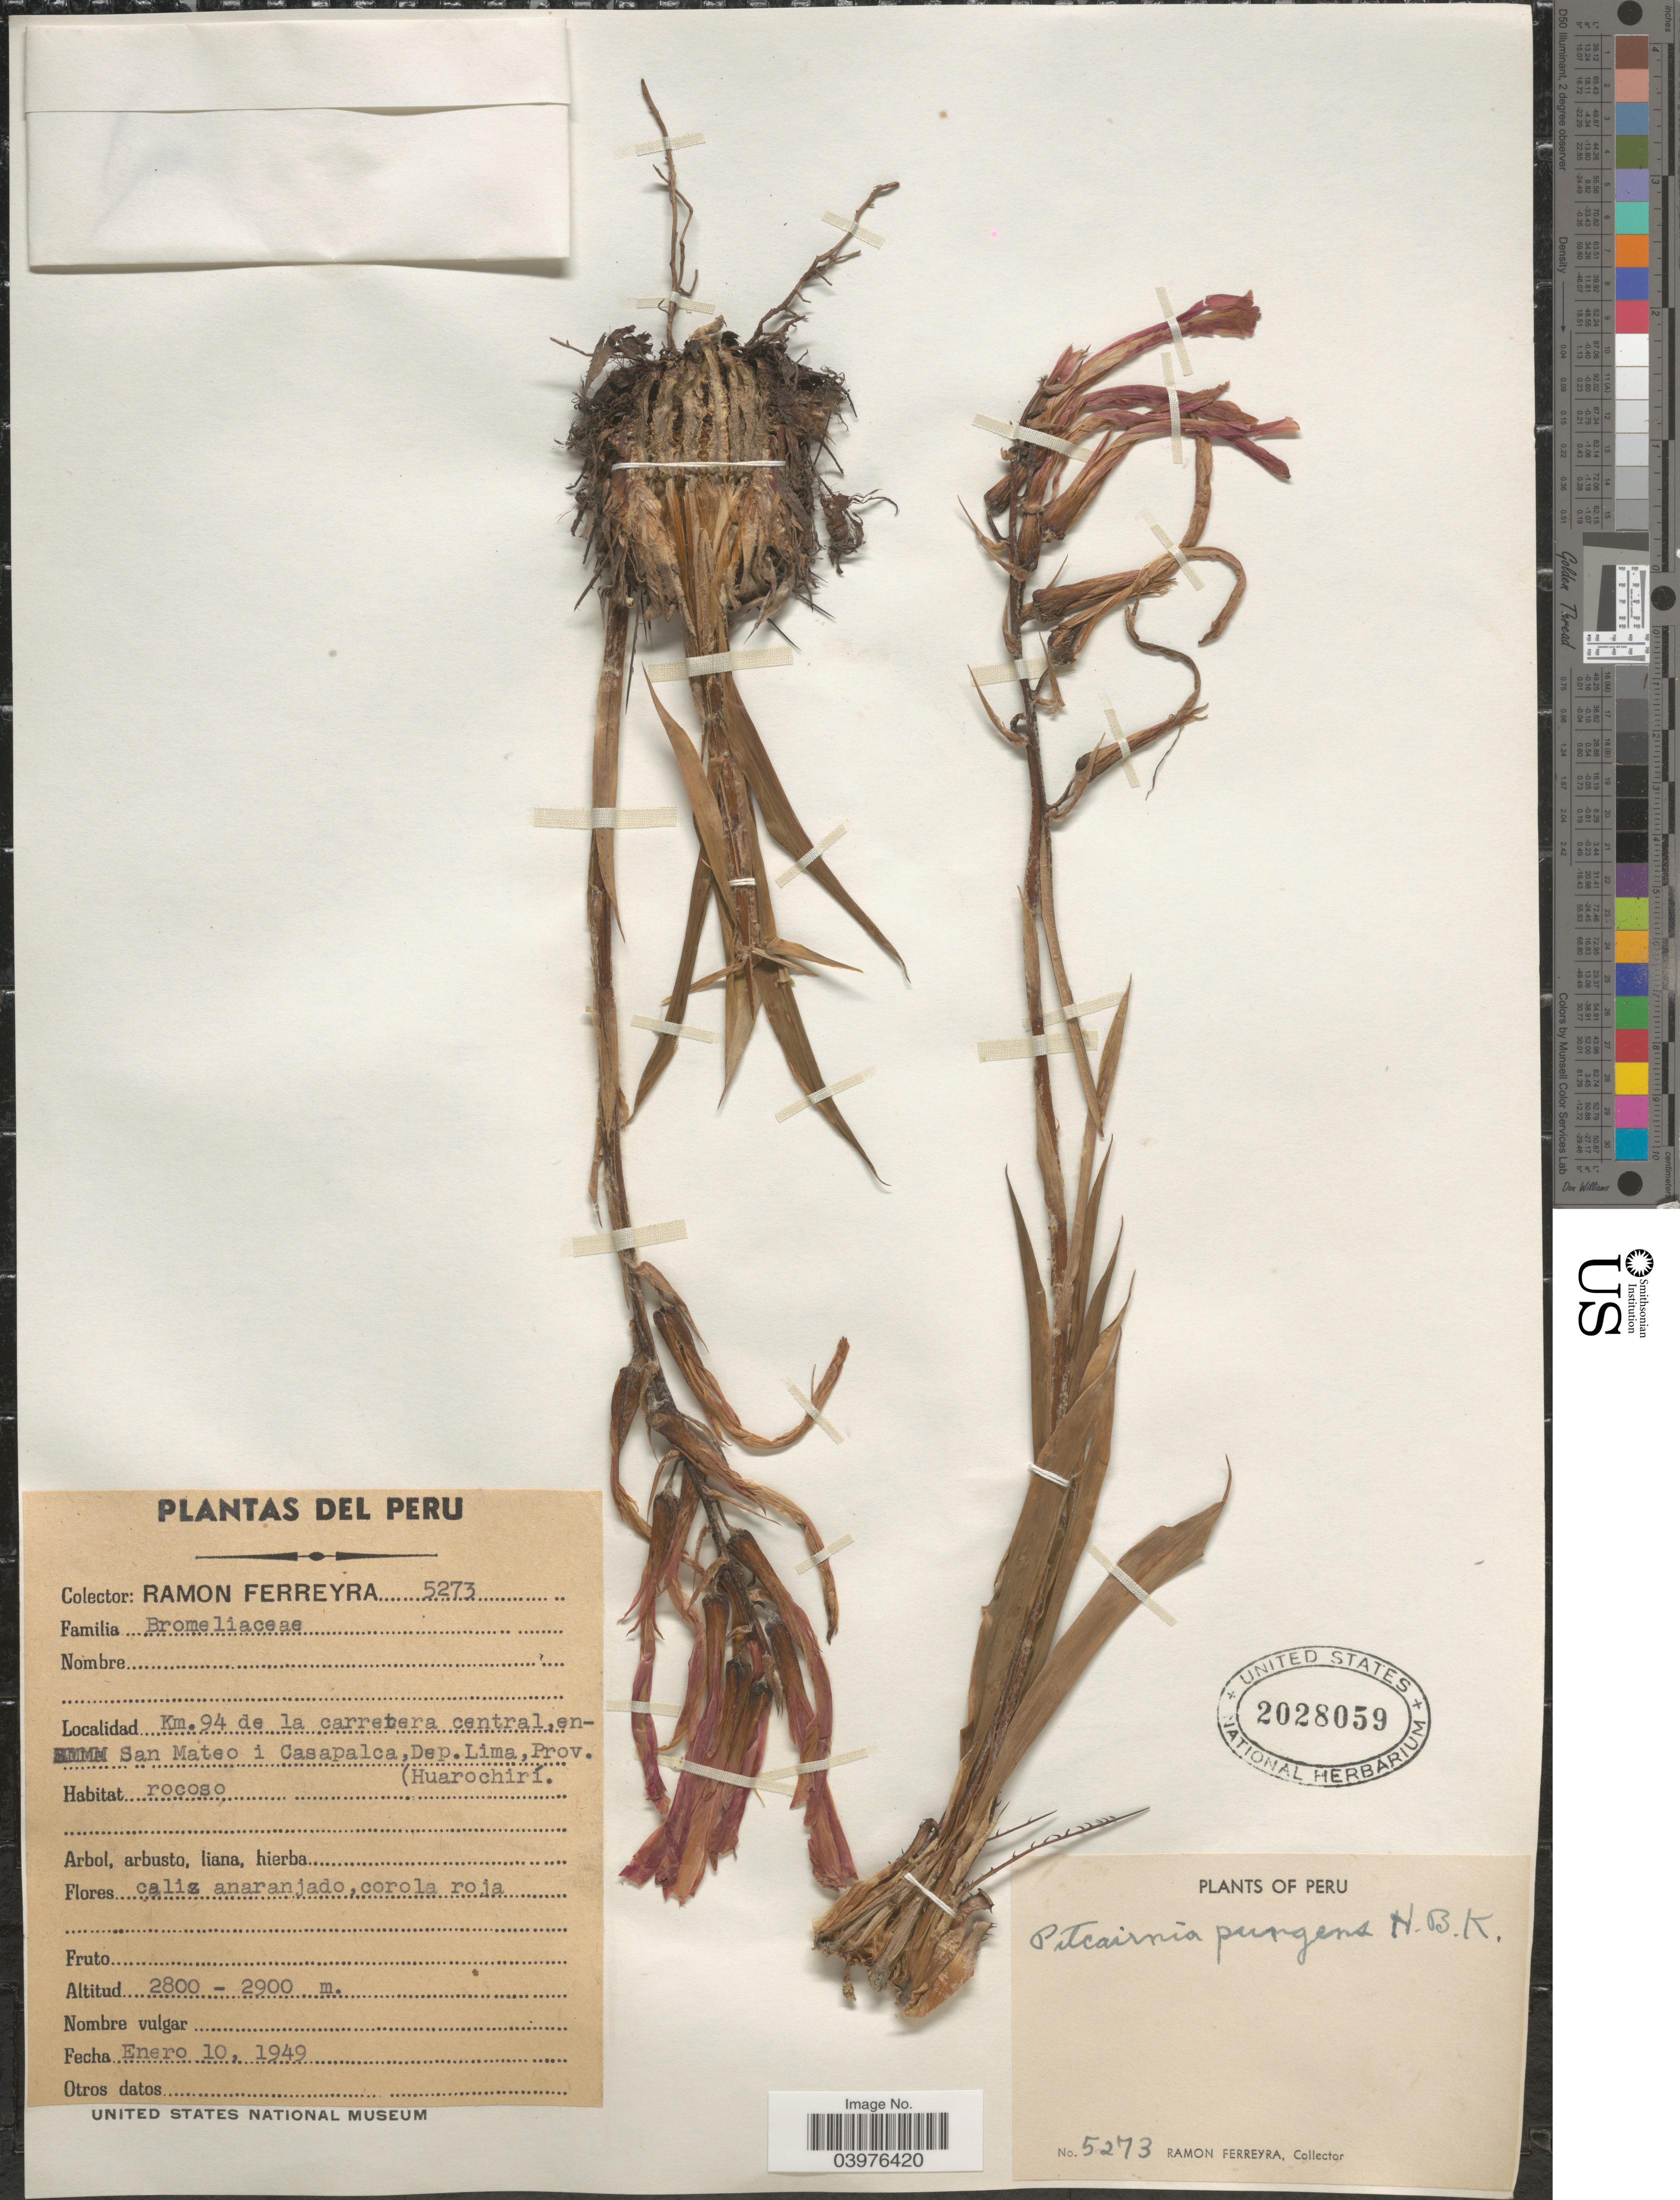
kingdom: Plantae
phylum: Tracheophyta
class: Liliopsida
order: Poales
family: Bromeliaceae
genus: Pitcairnia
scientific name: Pitcairnia pungens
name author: Kunth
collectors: R. A. Ferreyra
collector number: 5273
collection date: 1949-01-10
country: Peru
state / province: Lima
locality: Km. 94 de la carretera central, en San Mateo i Casapalca, Dep. Lima, Prov. Huarochirí.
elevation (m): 2800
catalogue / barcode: US 2028059